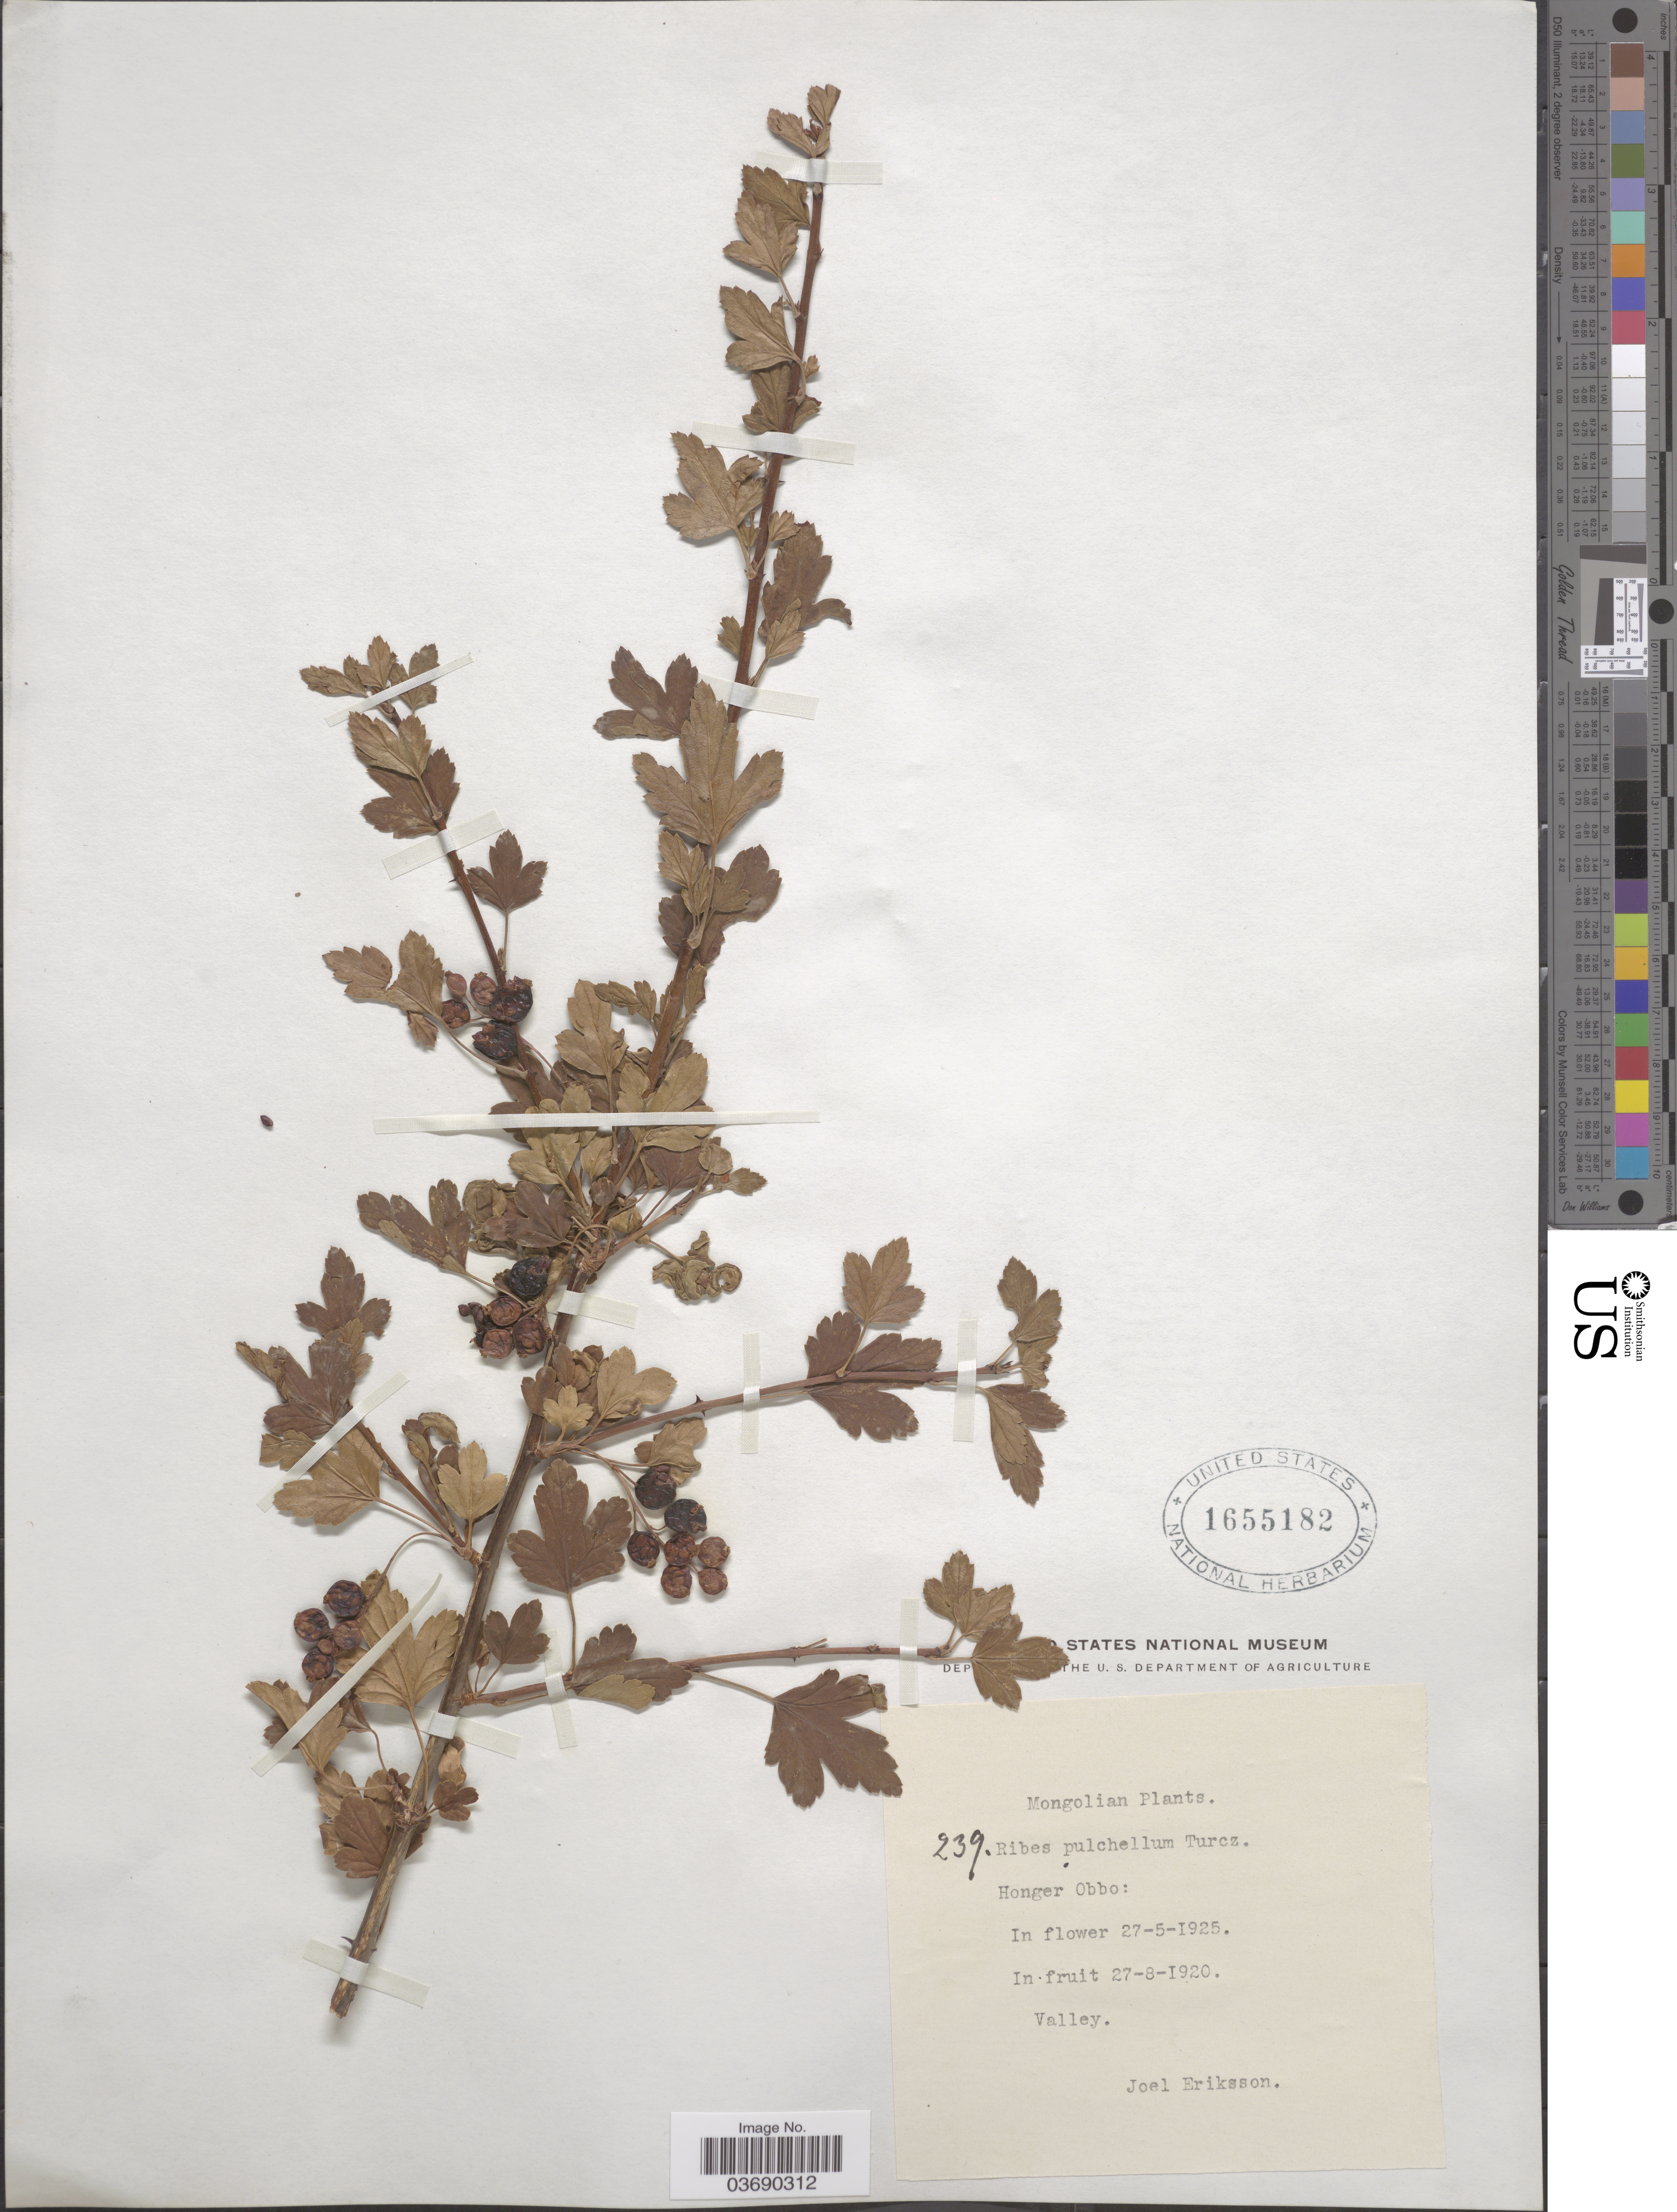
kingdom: Plantae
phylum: Tracheophyta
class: Magnoliopsida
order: Saxifragales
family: Grossulariaceae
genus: Ribes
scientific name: Ribes pulchellum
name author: Turcz.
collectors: J. Eriksson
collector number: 239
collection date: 1920-08-27/1925-05-27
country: Mongolia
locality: Hongor Obbo.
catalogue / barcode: US 1655182